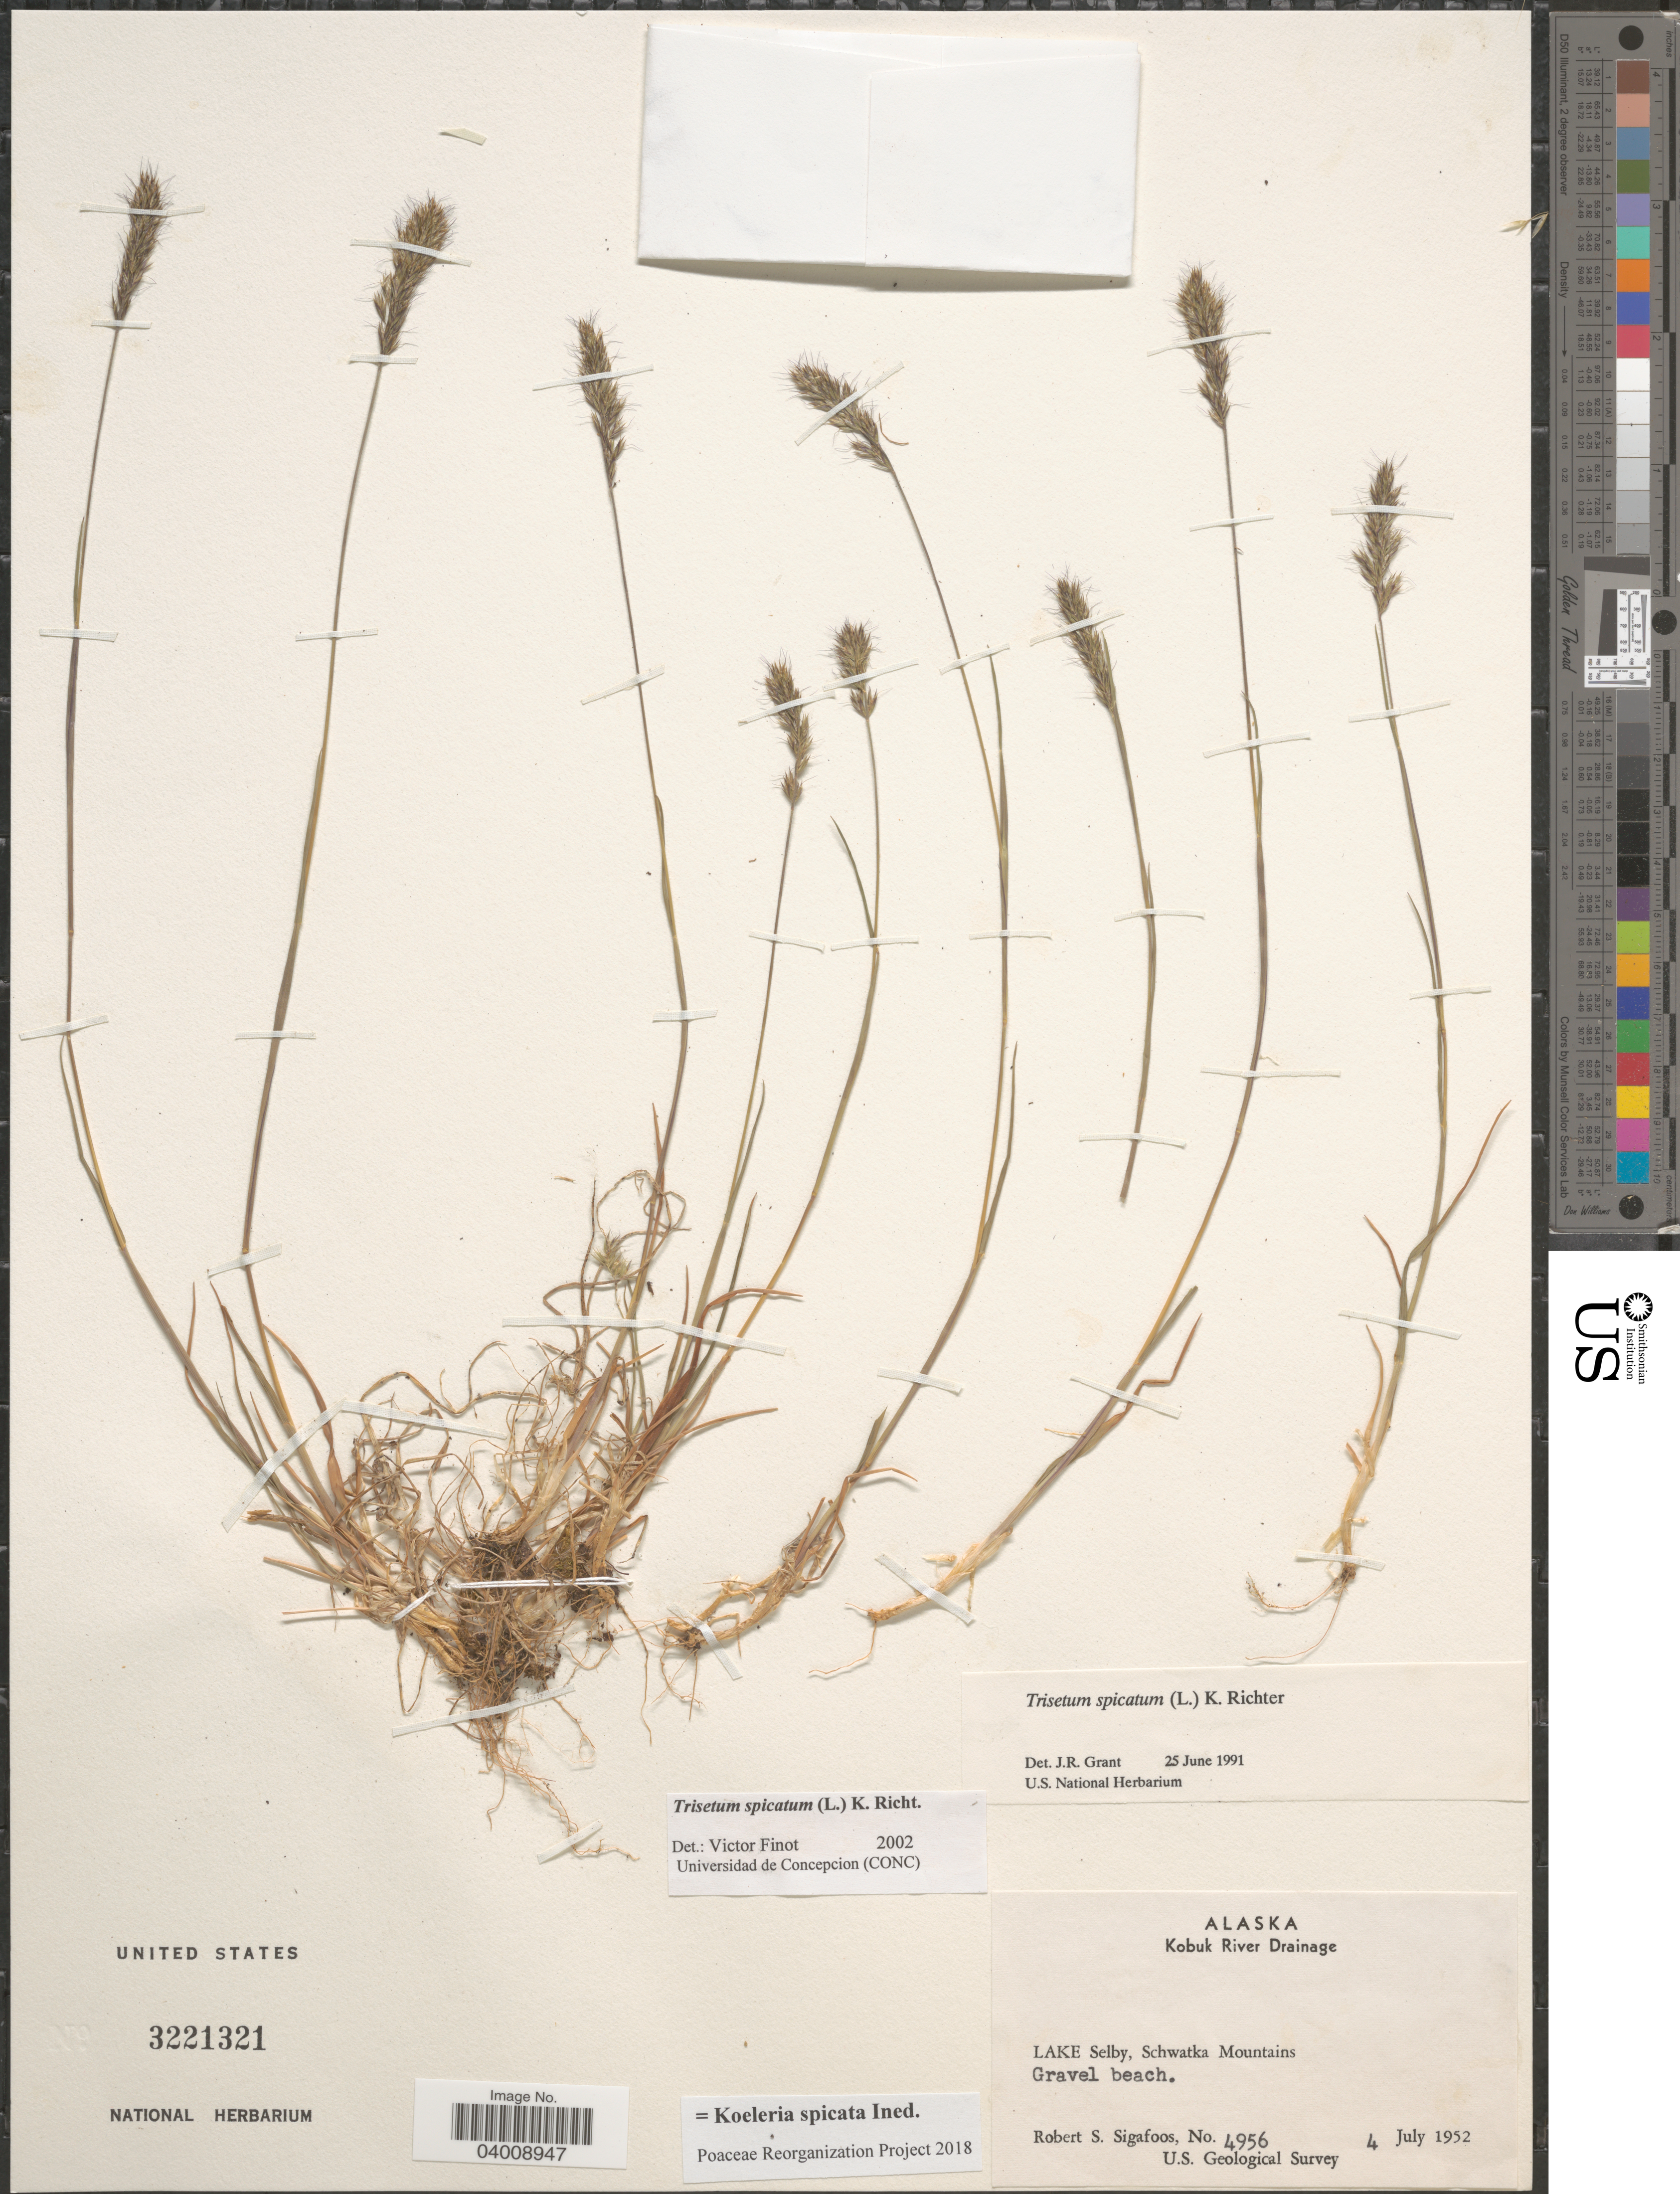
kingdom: Plantae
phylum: Tracheophyta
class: Liliopsida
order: Poales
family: Poaceae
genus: Koeleria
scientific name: Koeleria spicata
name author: (L.) Barberá et al.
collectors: R. Sigafoos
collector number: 4956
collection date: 1952-07-04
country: United States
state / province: Alaska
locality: Kobuk River Drainage. Lake Selby, Schwatka Mountains.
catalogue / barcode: US 3221321